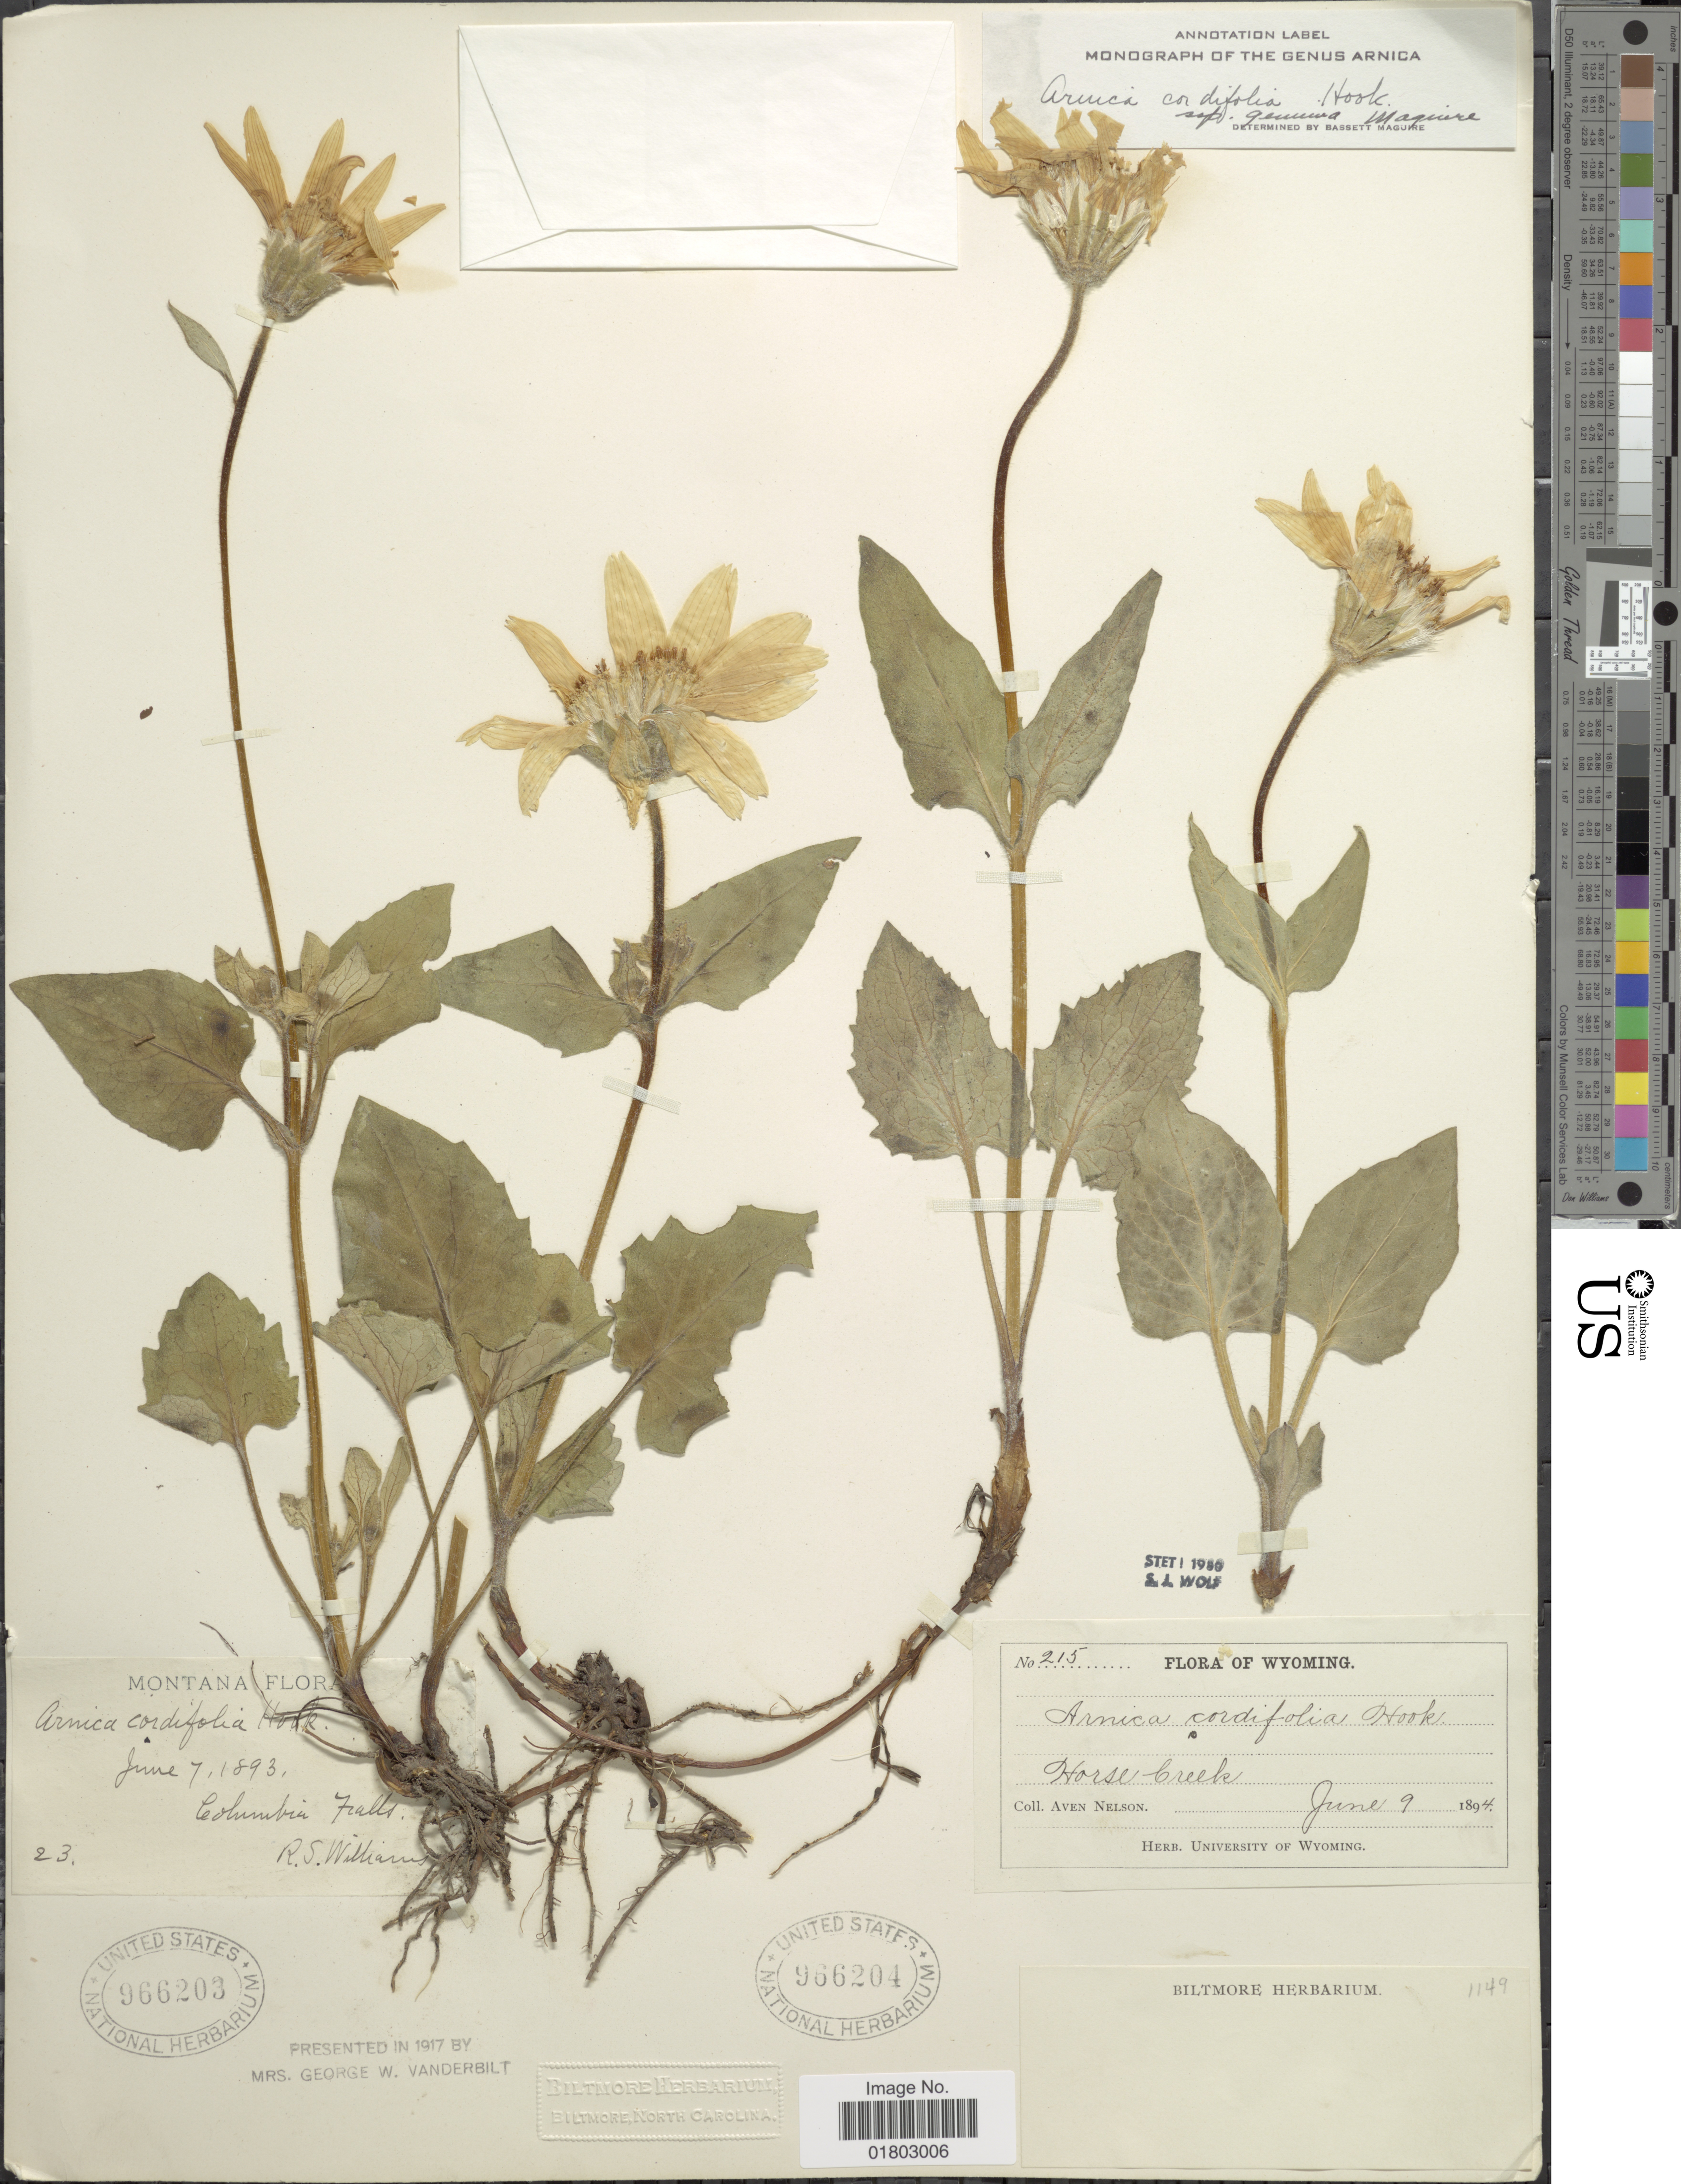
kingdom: Plantae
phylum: Tracheophyta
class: Magnoliopsida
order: Asterales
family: Asteraceae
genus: Arnica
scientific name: Arnica cordifolia subsp. genuina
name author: Maguire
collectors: A. Nelson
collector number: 215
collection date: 1894-06-09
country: United States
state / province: Wyoming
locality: Horse Creek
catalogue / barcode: US 966204-2